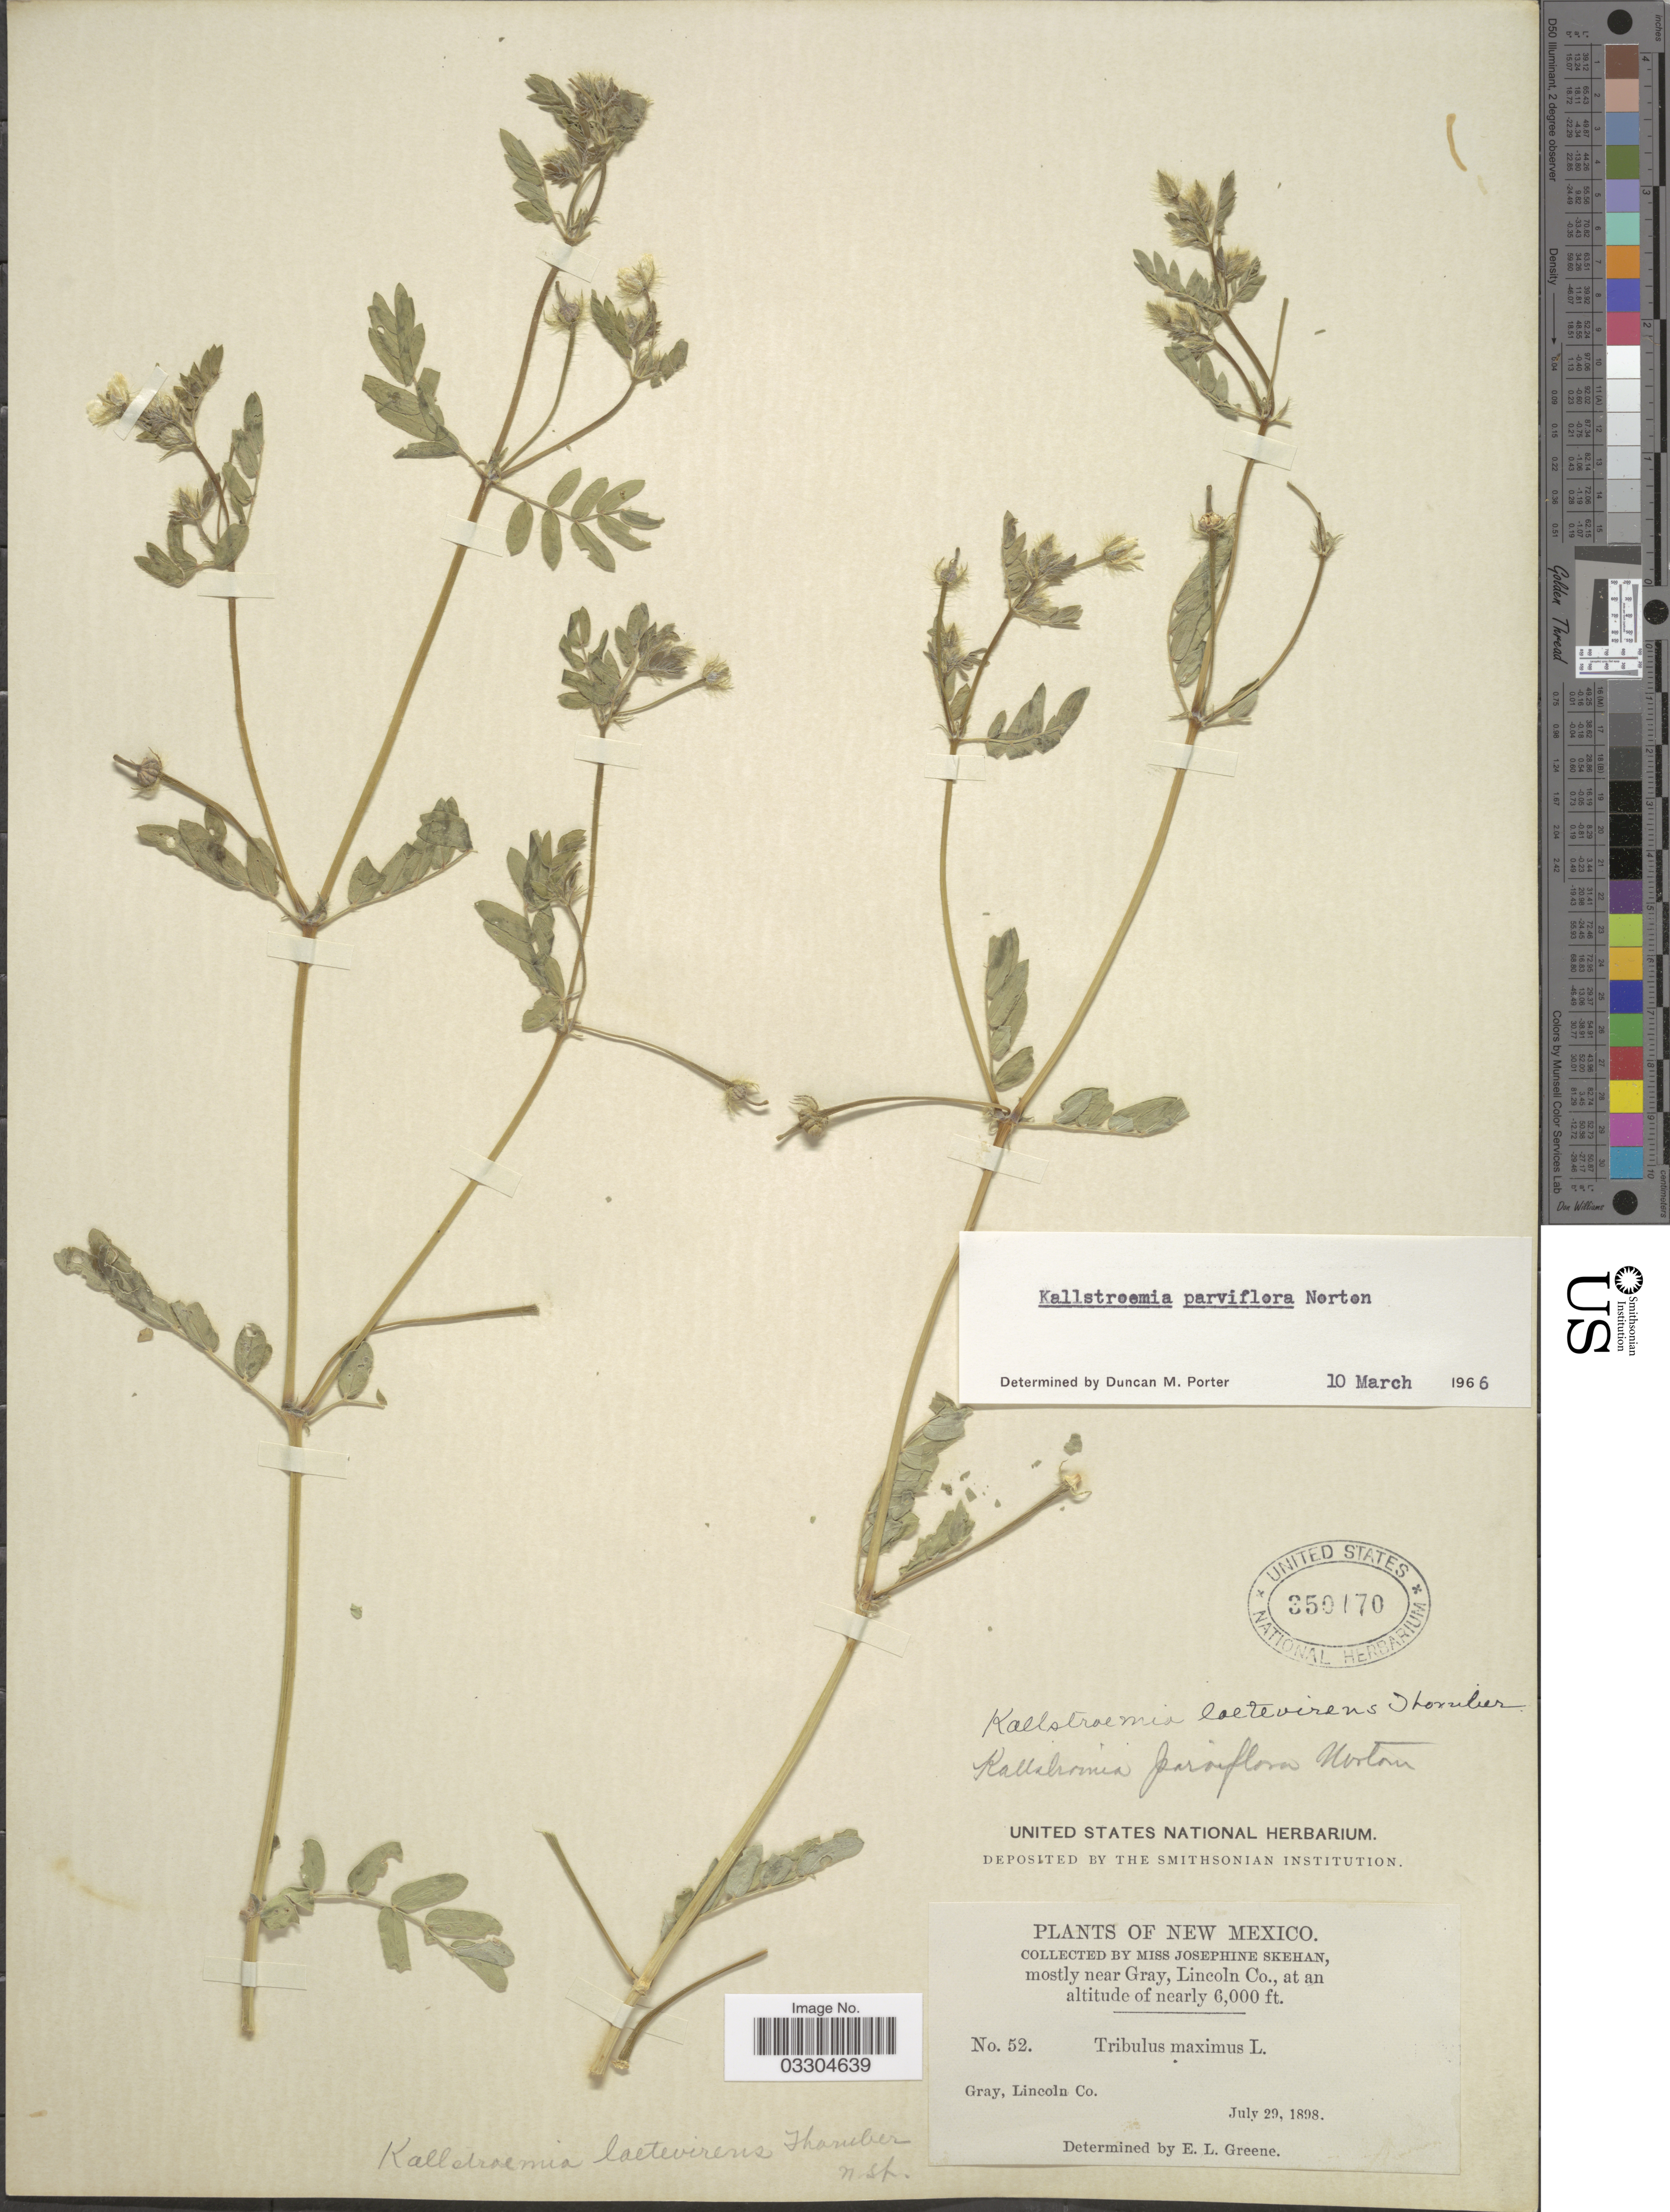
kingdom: Plantae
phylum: Tracheophyta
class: Magnoliopsida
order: Zygophyllales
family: Zygophyllaceae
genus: Kallstroemia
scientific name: Kallstroemia parviflora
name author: Norton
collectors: J. Skehan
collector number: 52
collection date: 1898-07-29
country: United States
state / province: New Mexico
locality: Mostly near Gray, Lincoln Co.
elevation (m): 1829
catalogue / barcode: US 350170